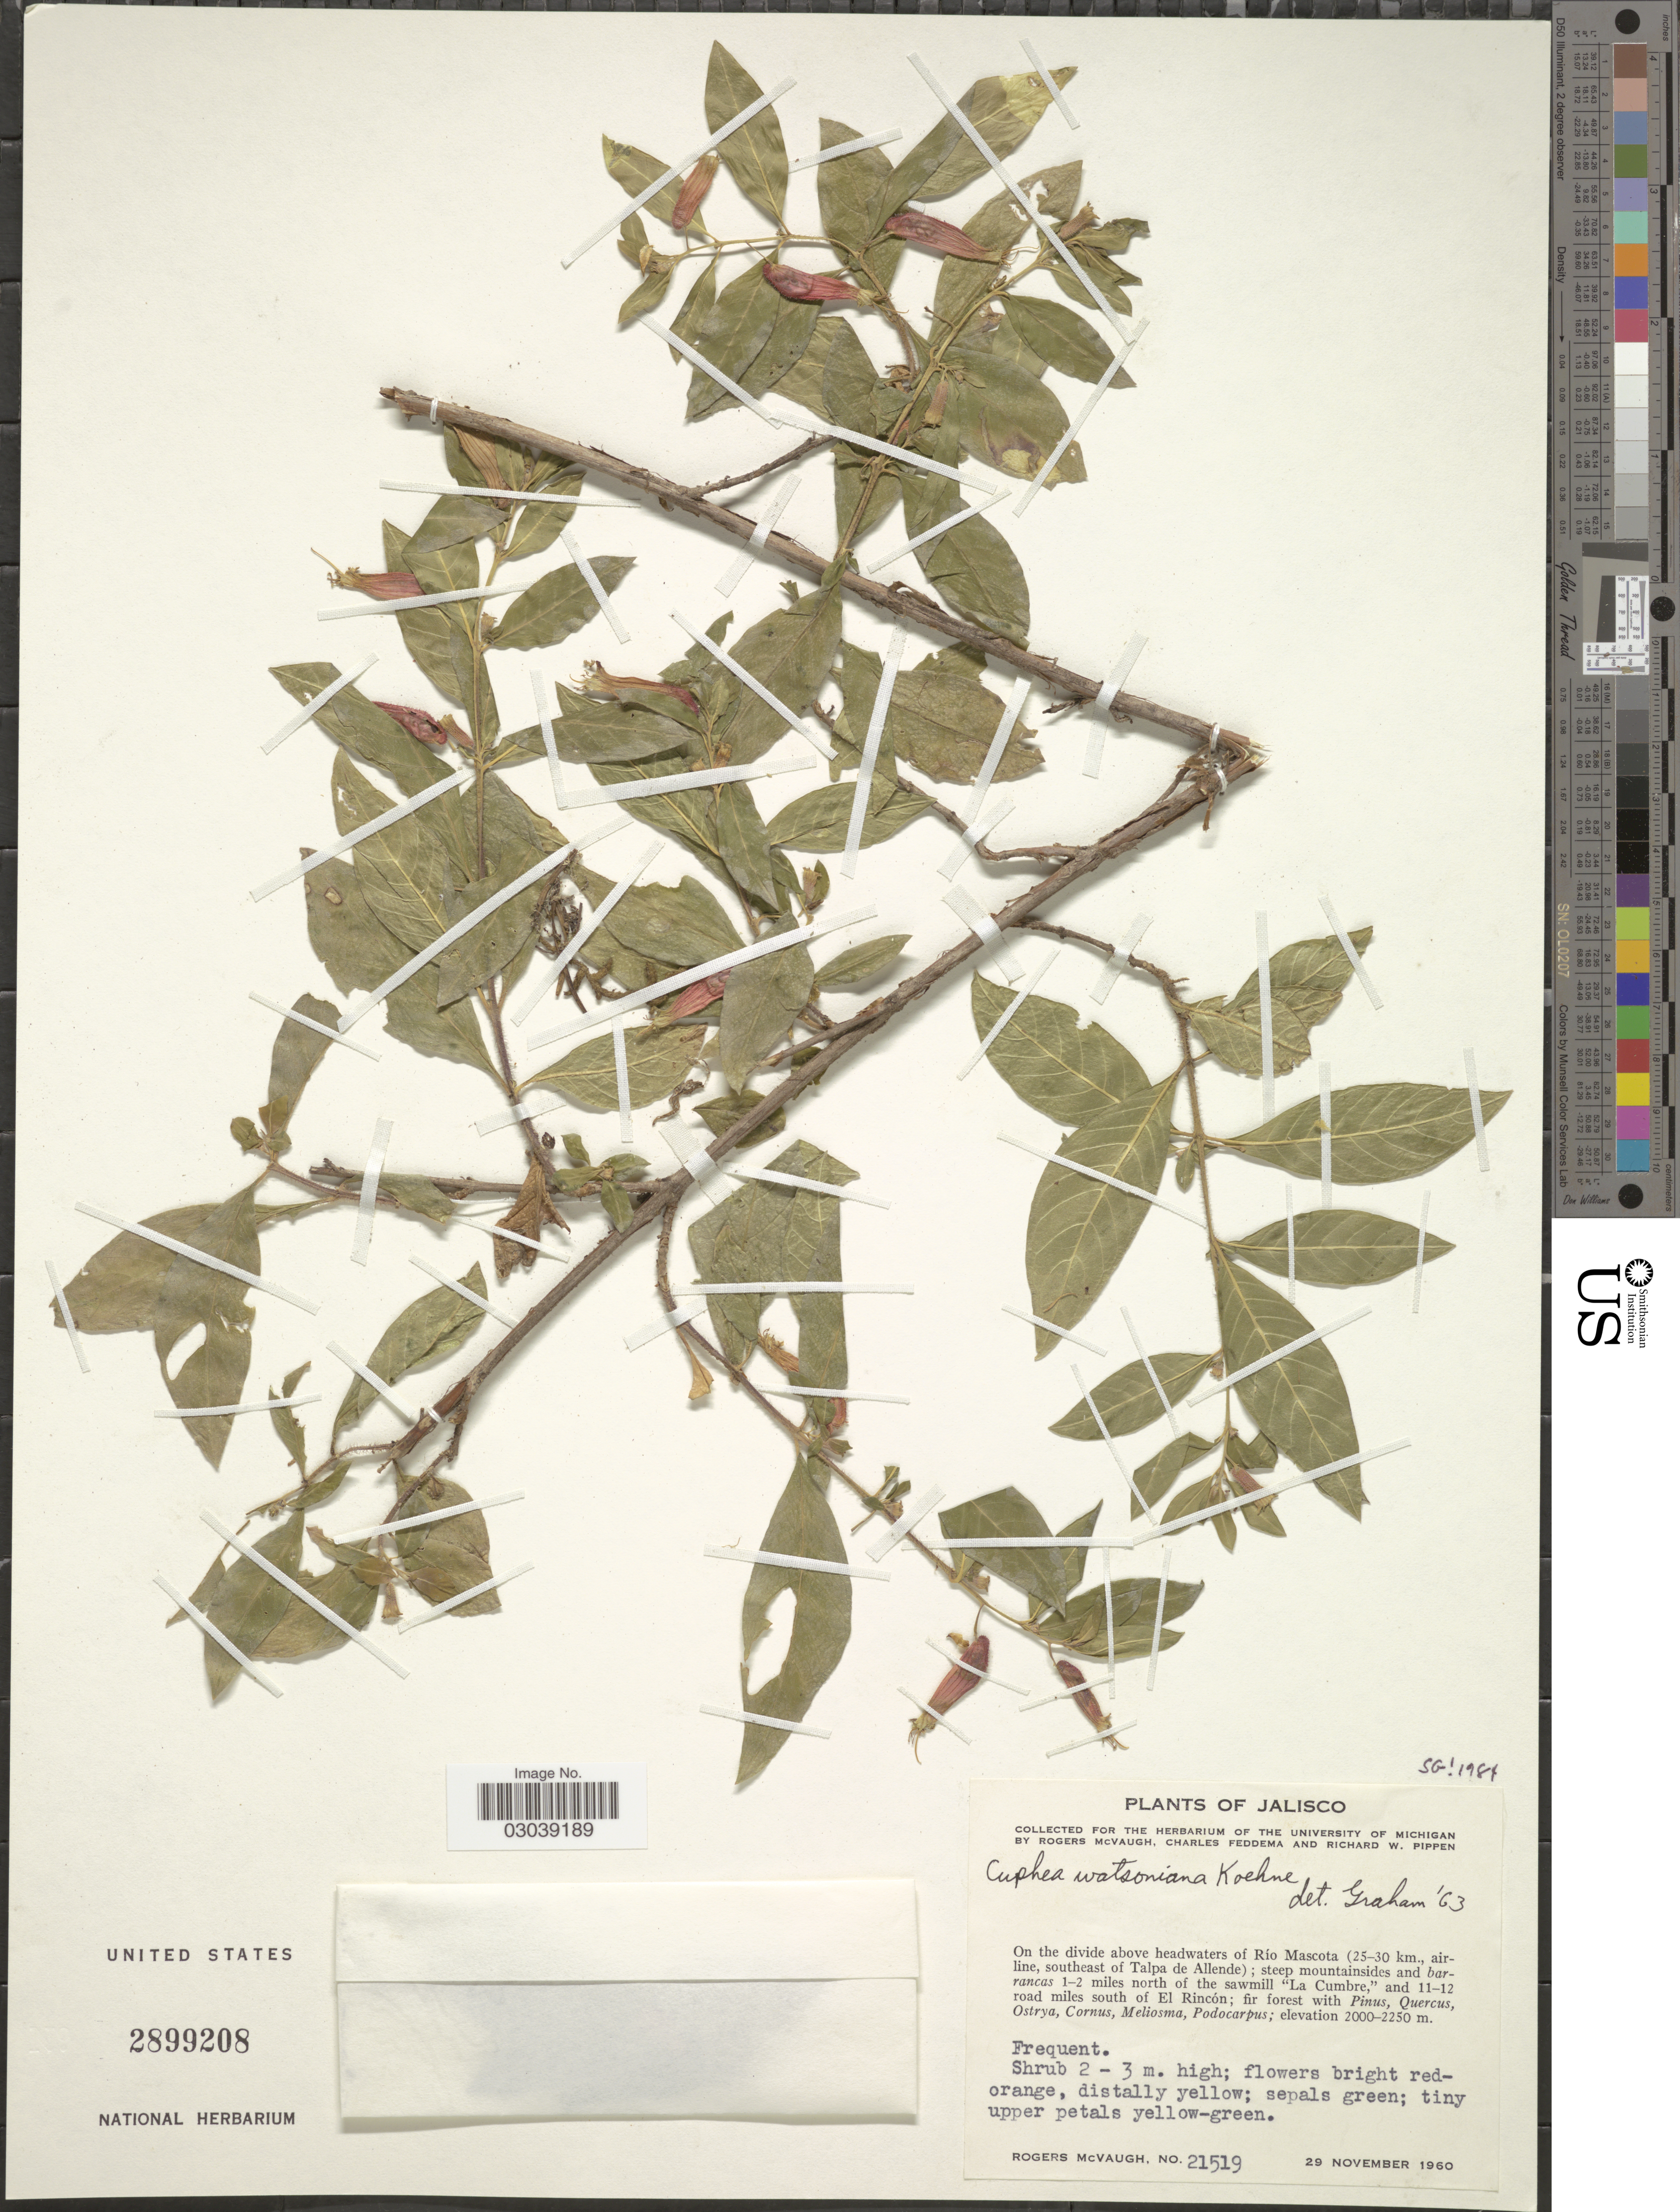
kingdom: Plantae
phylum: Tracheophyta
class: Magnoliopsida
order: Myrtales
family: Lythraceae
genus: Cuphea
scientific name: Cuphea watsoniana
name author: Koehne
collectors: R. McVaugh, C. Feddema & R. W. Pippen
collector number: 21519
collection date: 1960-11-29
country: Mexico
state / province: Jalisco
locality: On the divide above headwaters of Río Mascota (25-30 km., airline, southeast of Talpa de Allende). 1-2 miles north of the sawmill "La Cumbre," and 11-12 road miles south of El Rincón.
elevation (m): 2000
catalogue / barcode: US 2899208